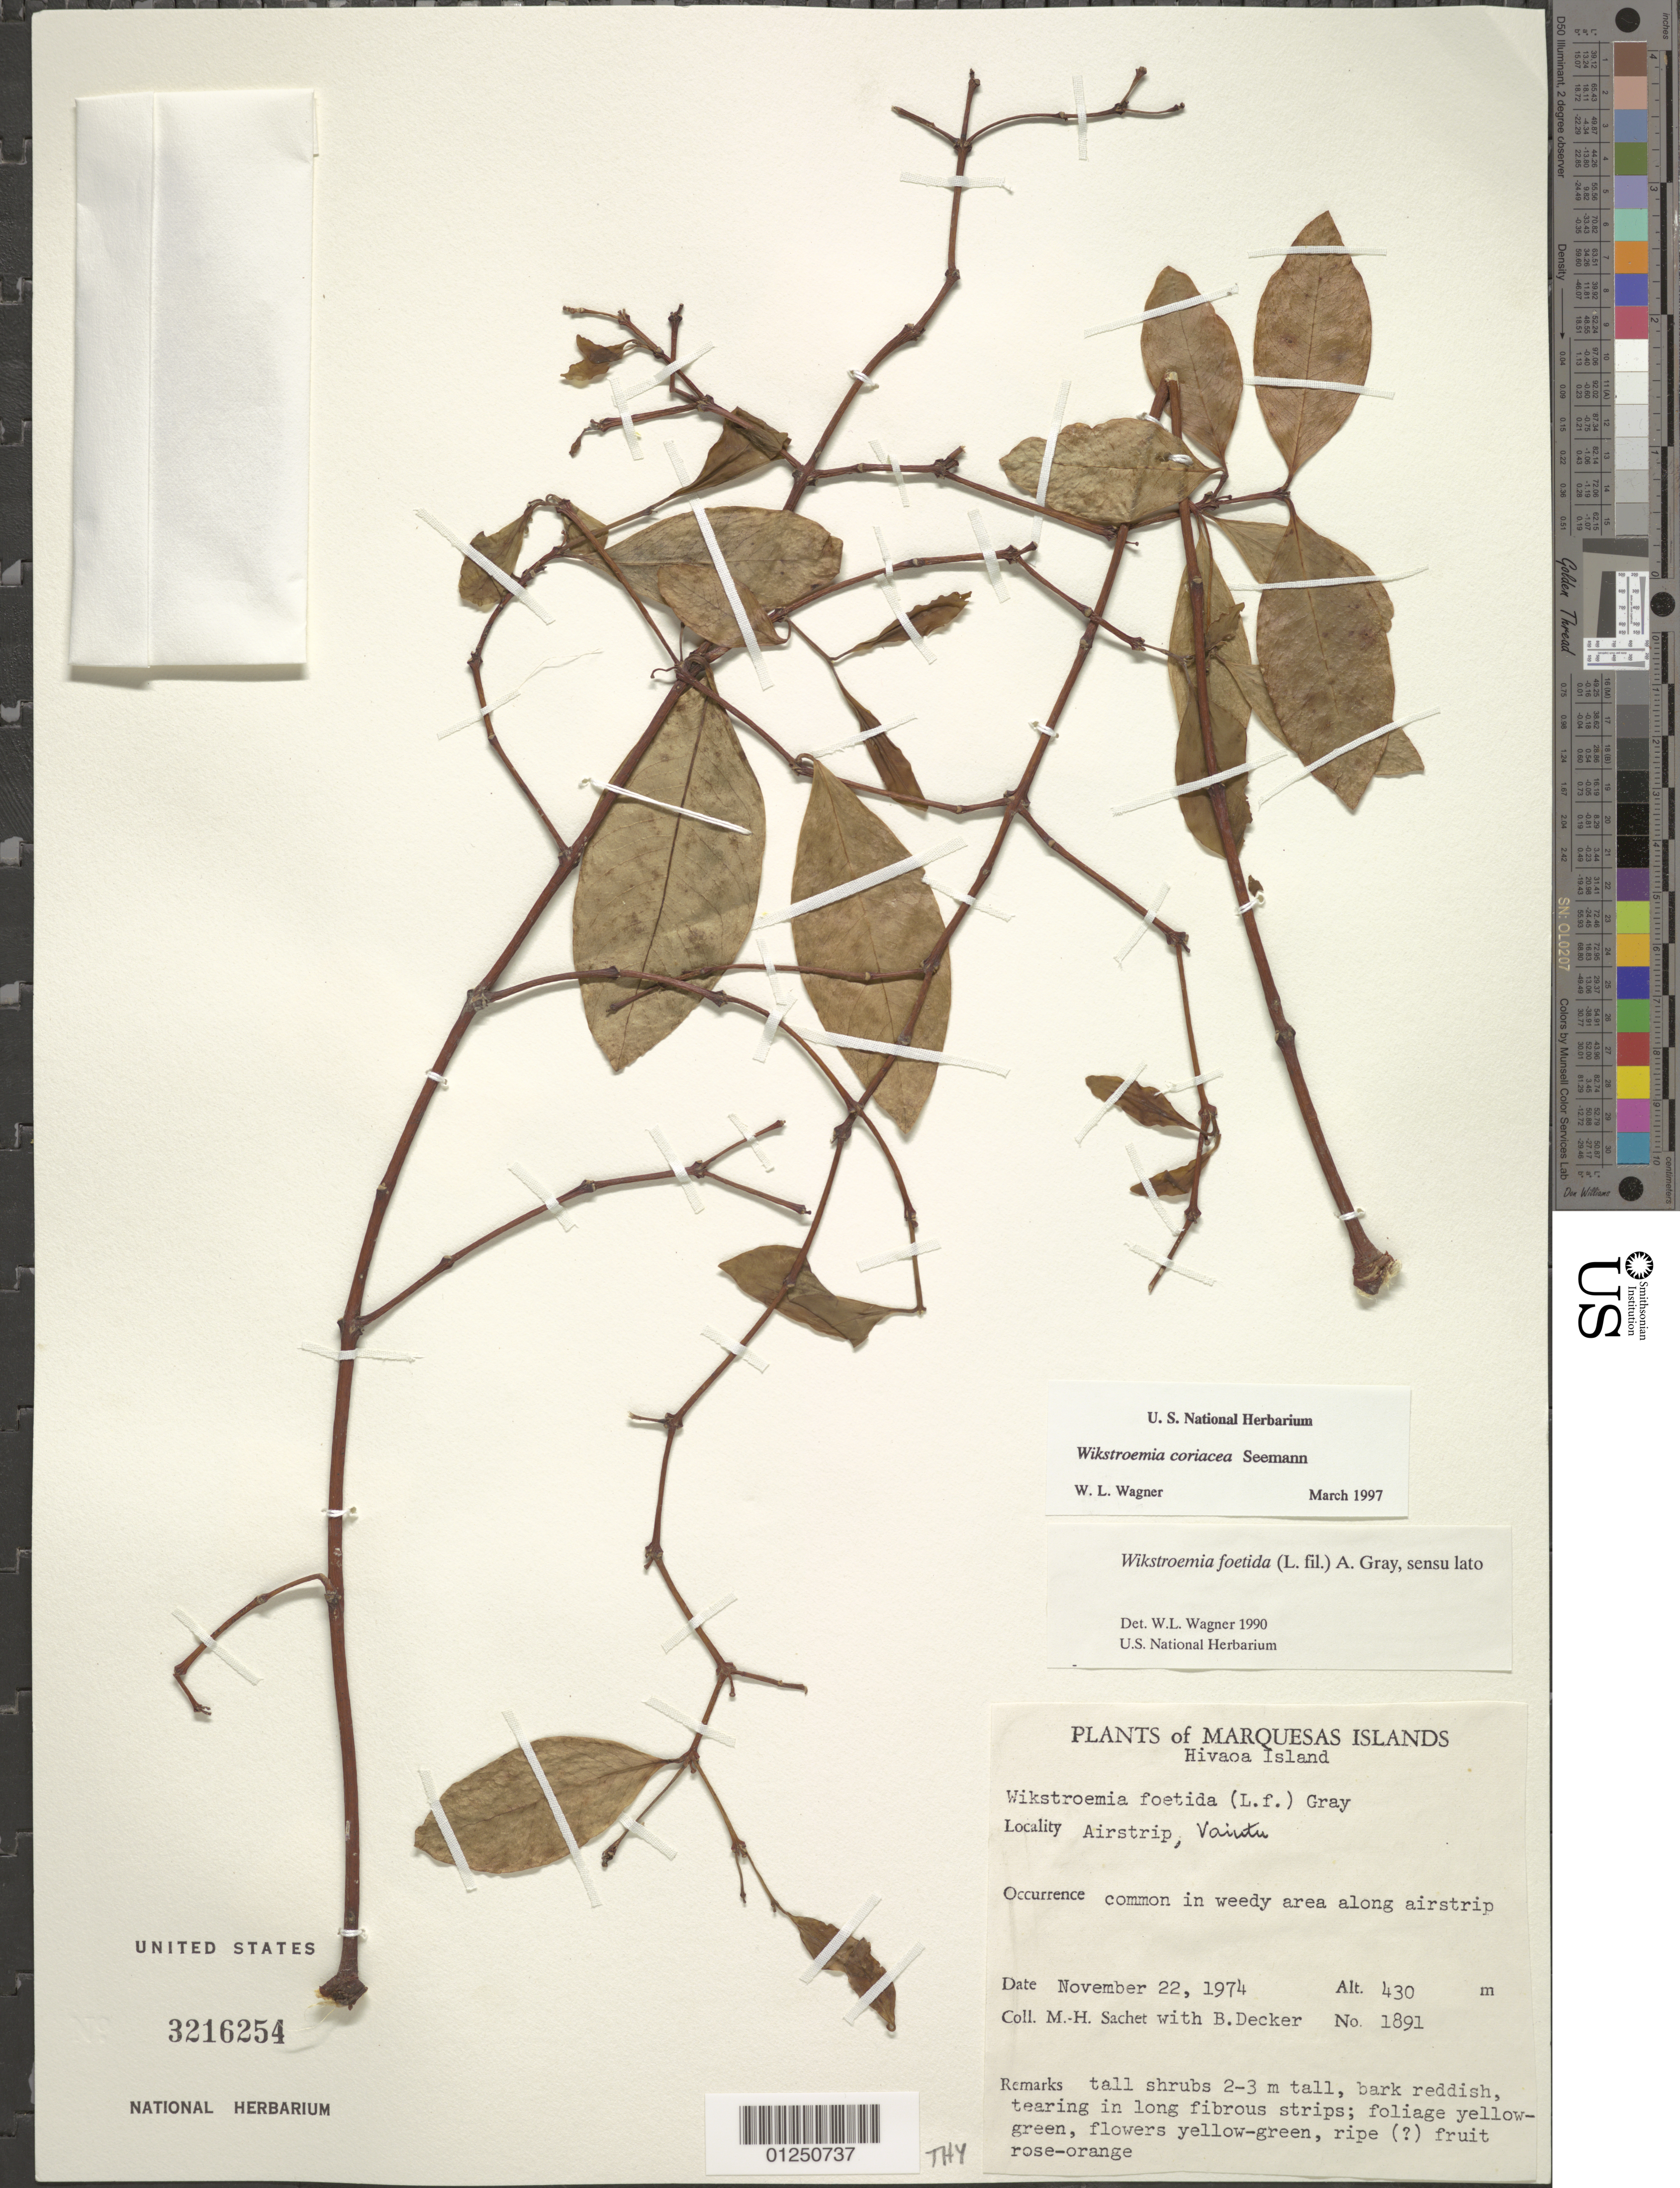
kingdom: Plantae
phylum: Tracheophyta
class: Magnoliopsida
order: Malvales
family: Thymelaeaceae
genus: Wikstroemia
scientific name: Wikstroemia coriacea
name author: Seem.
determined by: Wagner, W. L.; Lorence, David H.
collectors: M.-H. Sachet & B. G. Decker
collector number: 1891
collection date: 1974-11-22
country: French Polynesia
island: Hiva Oa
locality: Vaiutu, airstrip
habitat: Common in weedy area along airstrip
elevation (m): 430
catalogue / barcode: US 3216254